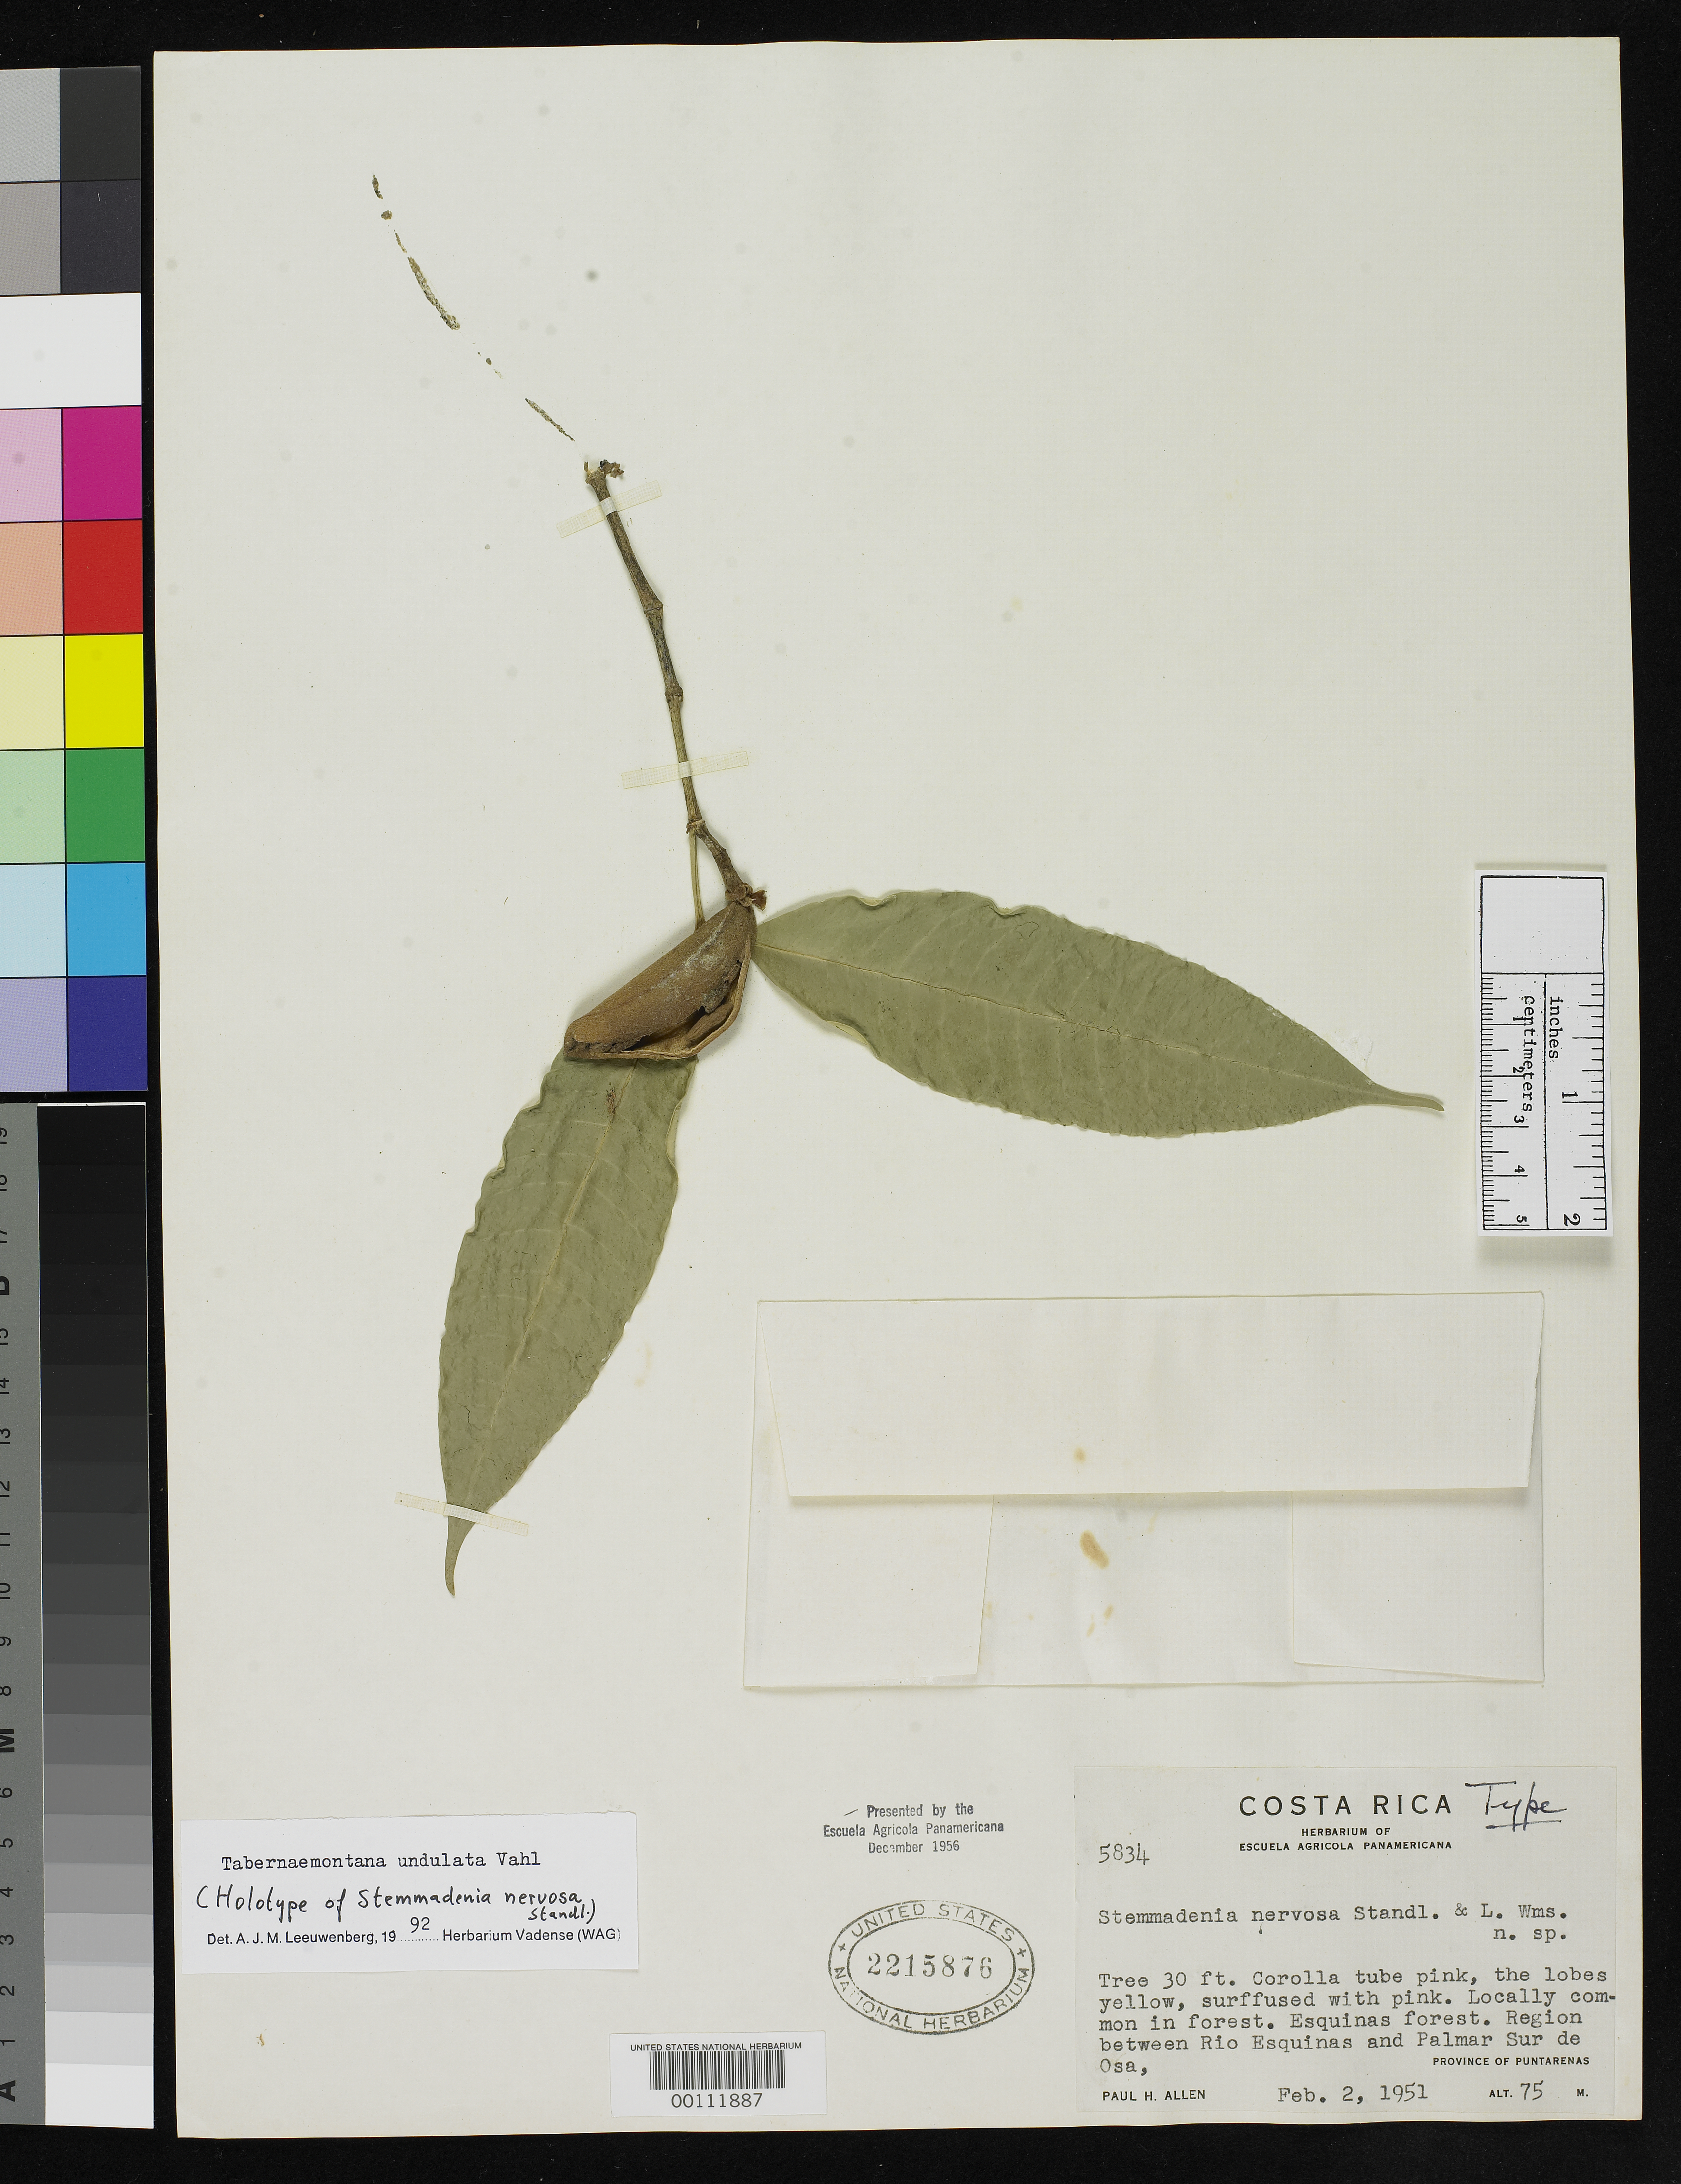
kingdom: Plantae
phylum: Tracheophyta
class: Magnoliopsida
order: Gentianales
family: Apocynaceae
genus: Stemmadenia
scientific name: Stemmadenia nervosa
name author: Standl. & L.O. Williams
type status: Holotype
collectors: P. H. Allen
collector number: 5834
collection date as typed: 02 Feb 1951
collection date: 1951-02-02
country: Costa Rica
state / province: Puntarenas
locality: Region between Rio Esquinas & Palmar Sur de Osa.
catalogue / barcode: US 2215876